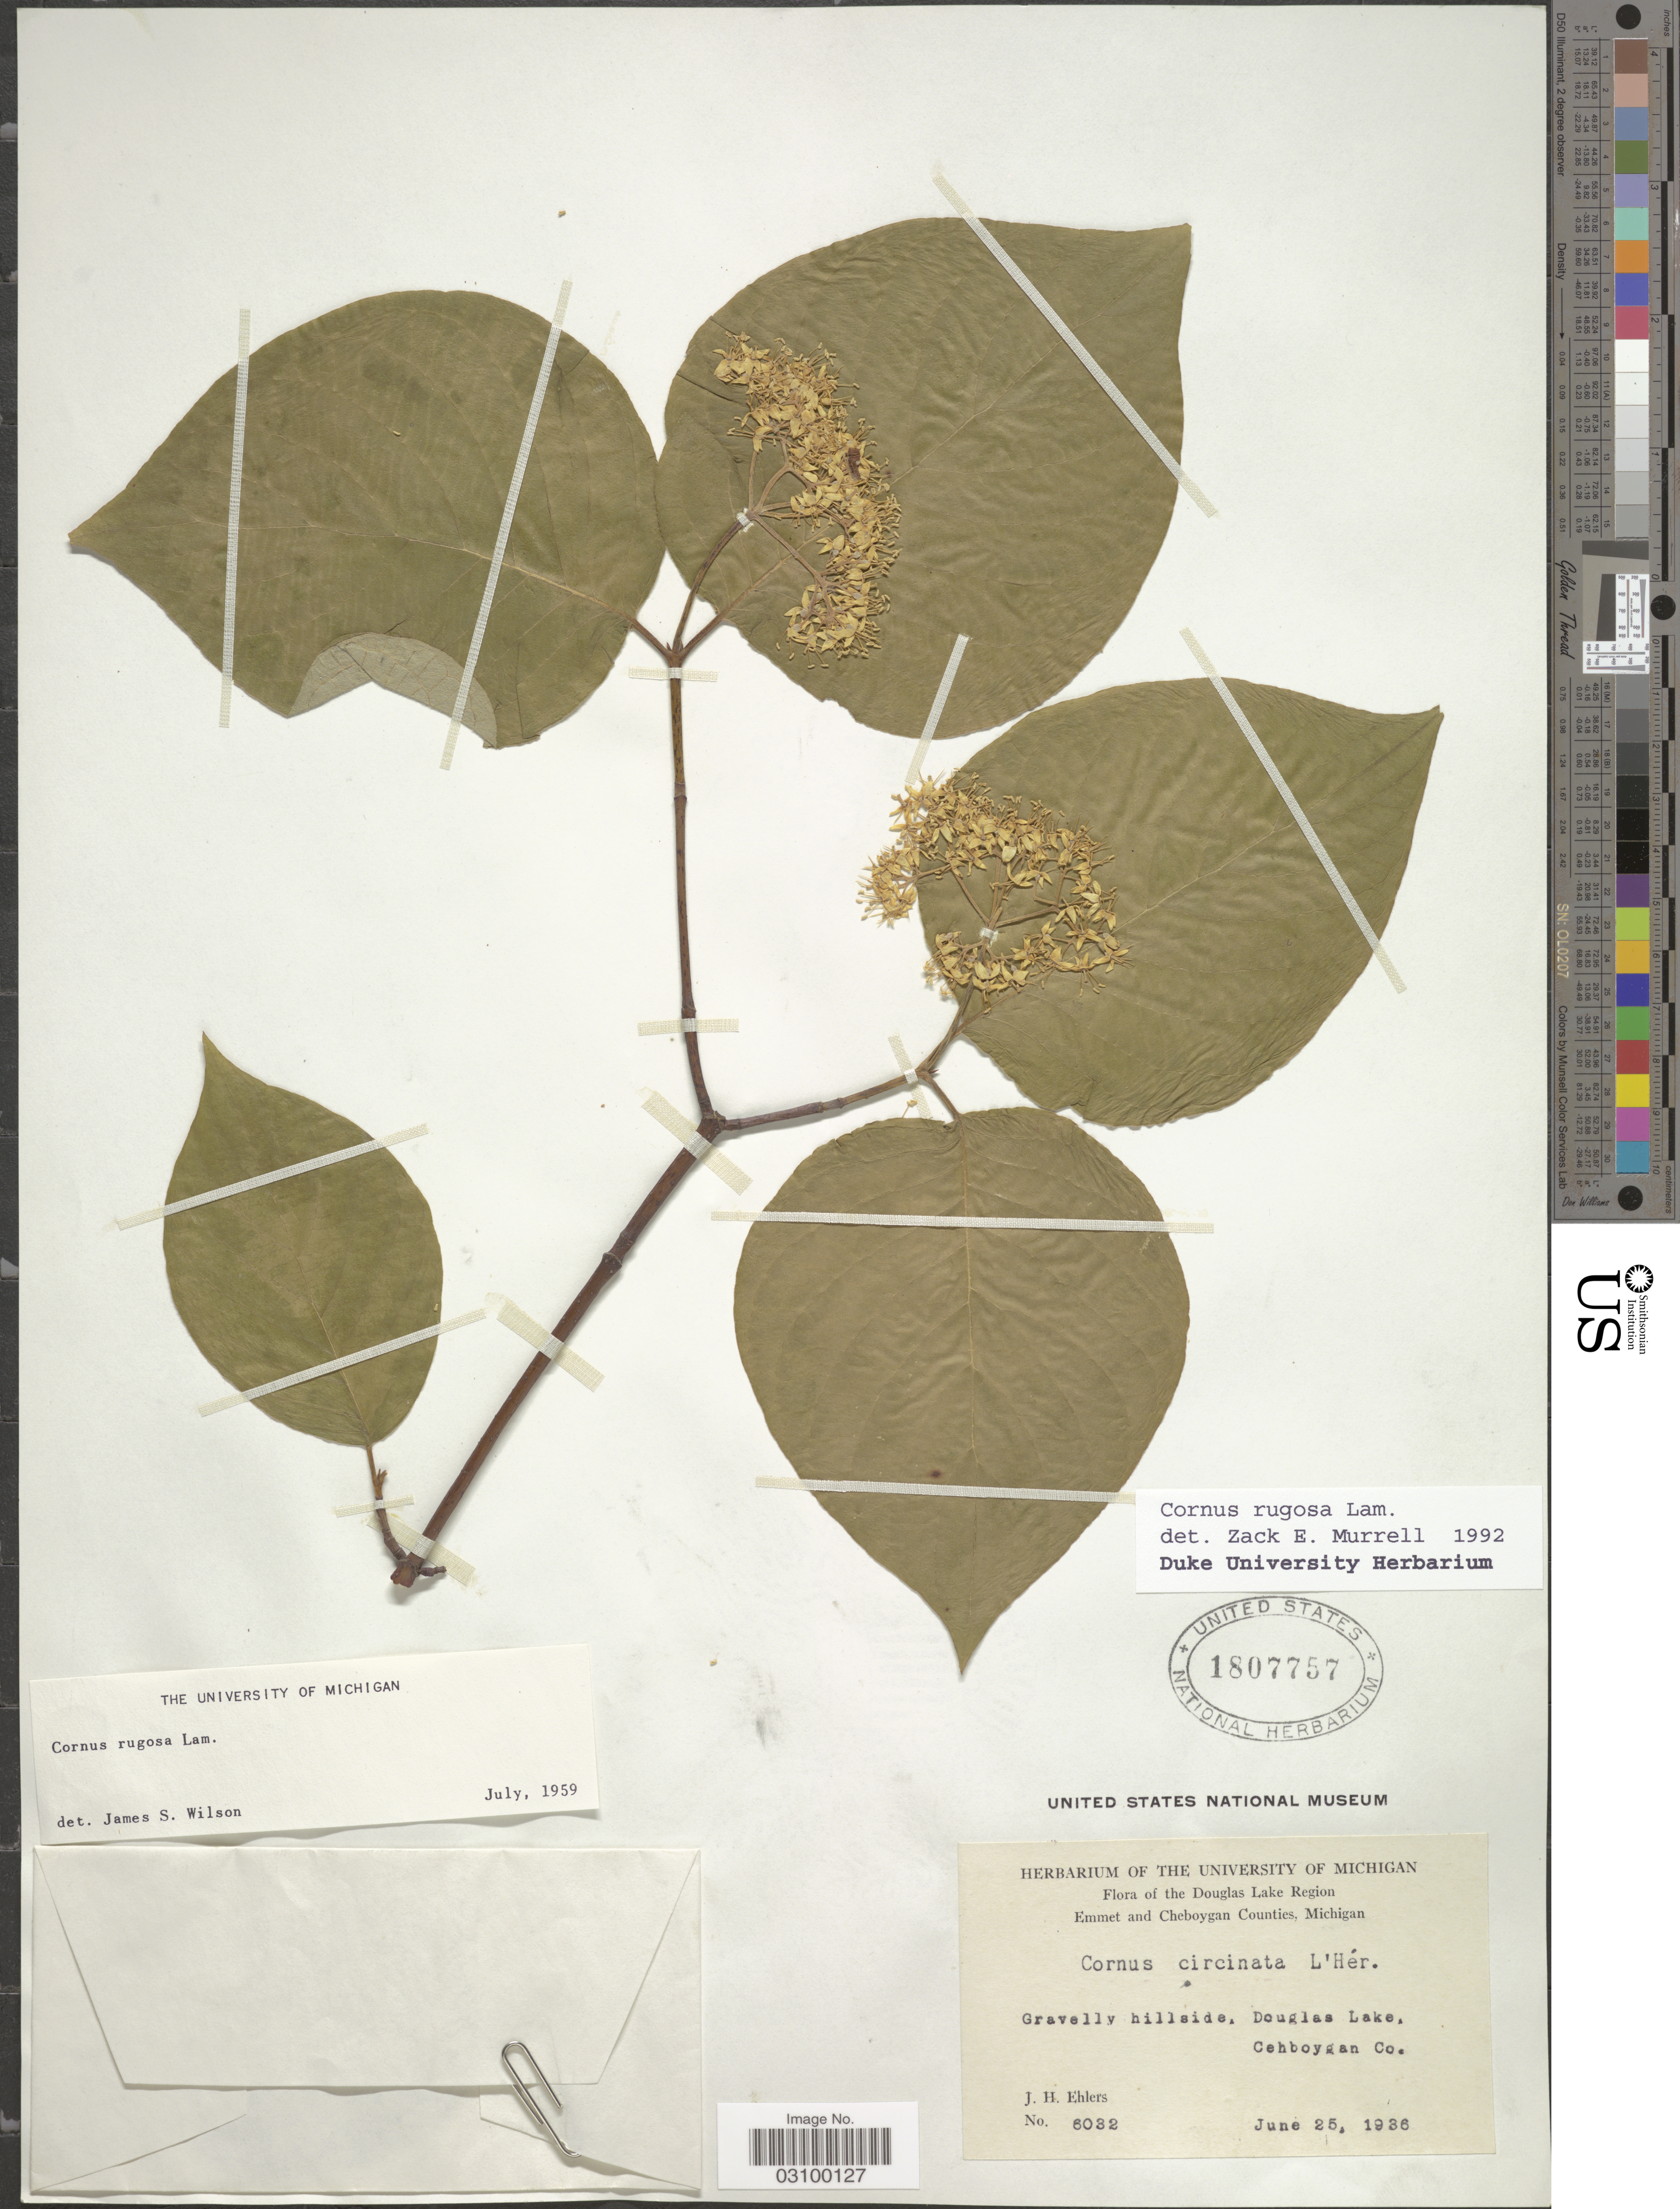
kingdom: Plantae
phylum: Tracheophyta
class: Magnoliopsida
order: Cornales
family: Cornaceae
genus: Cornus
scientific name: Cornus rugosa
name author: Lam.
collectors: J. H. Ehlers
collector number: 6032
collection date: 1936-06-25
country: United States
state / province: Michigan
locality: Douglas Lake Region. Douglas Lake, Cehboygan Co.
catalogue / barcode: US 1807757